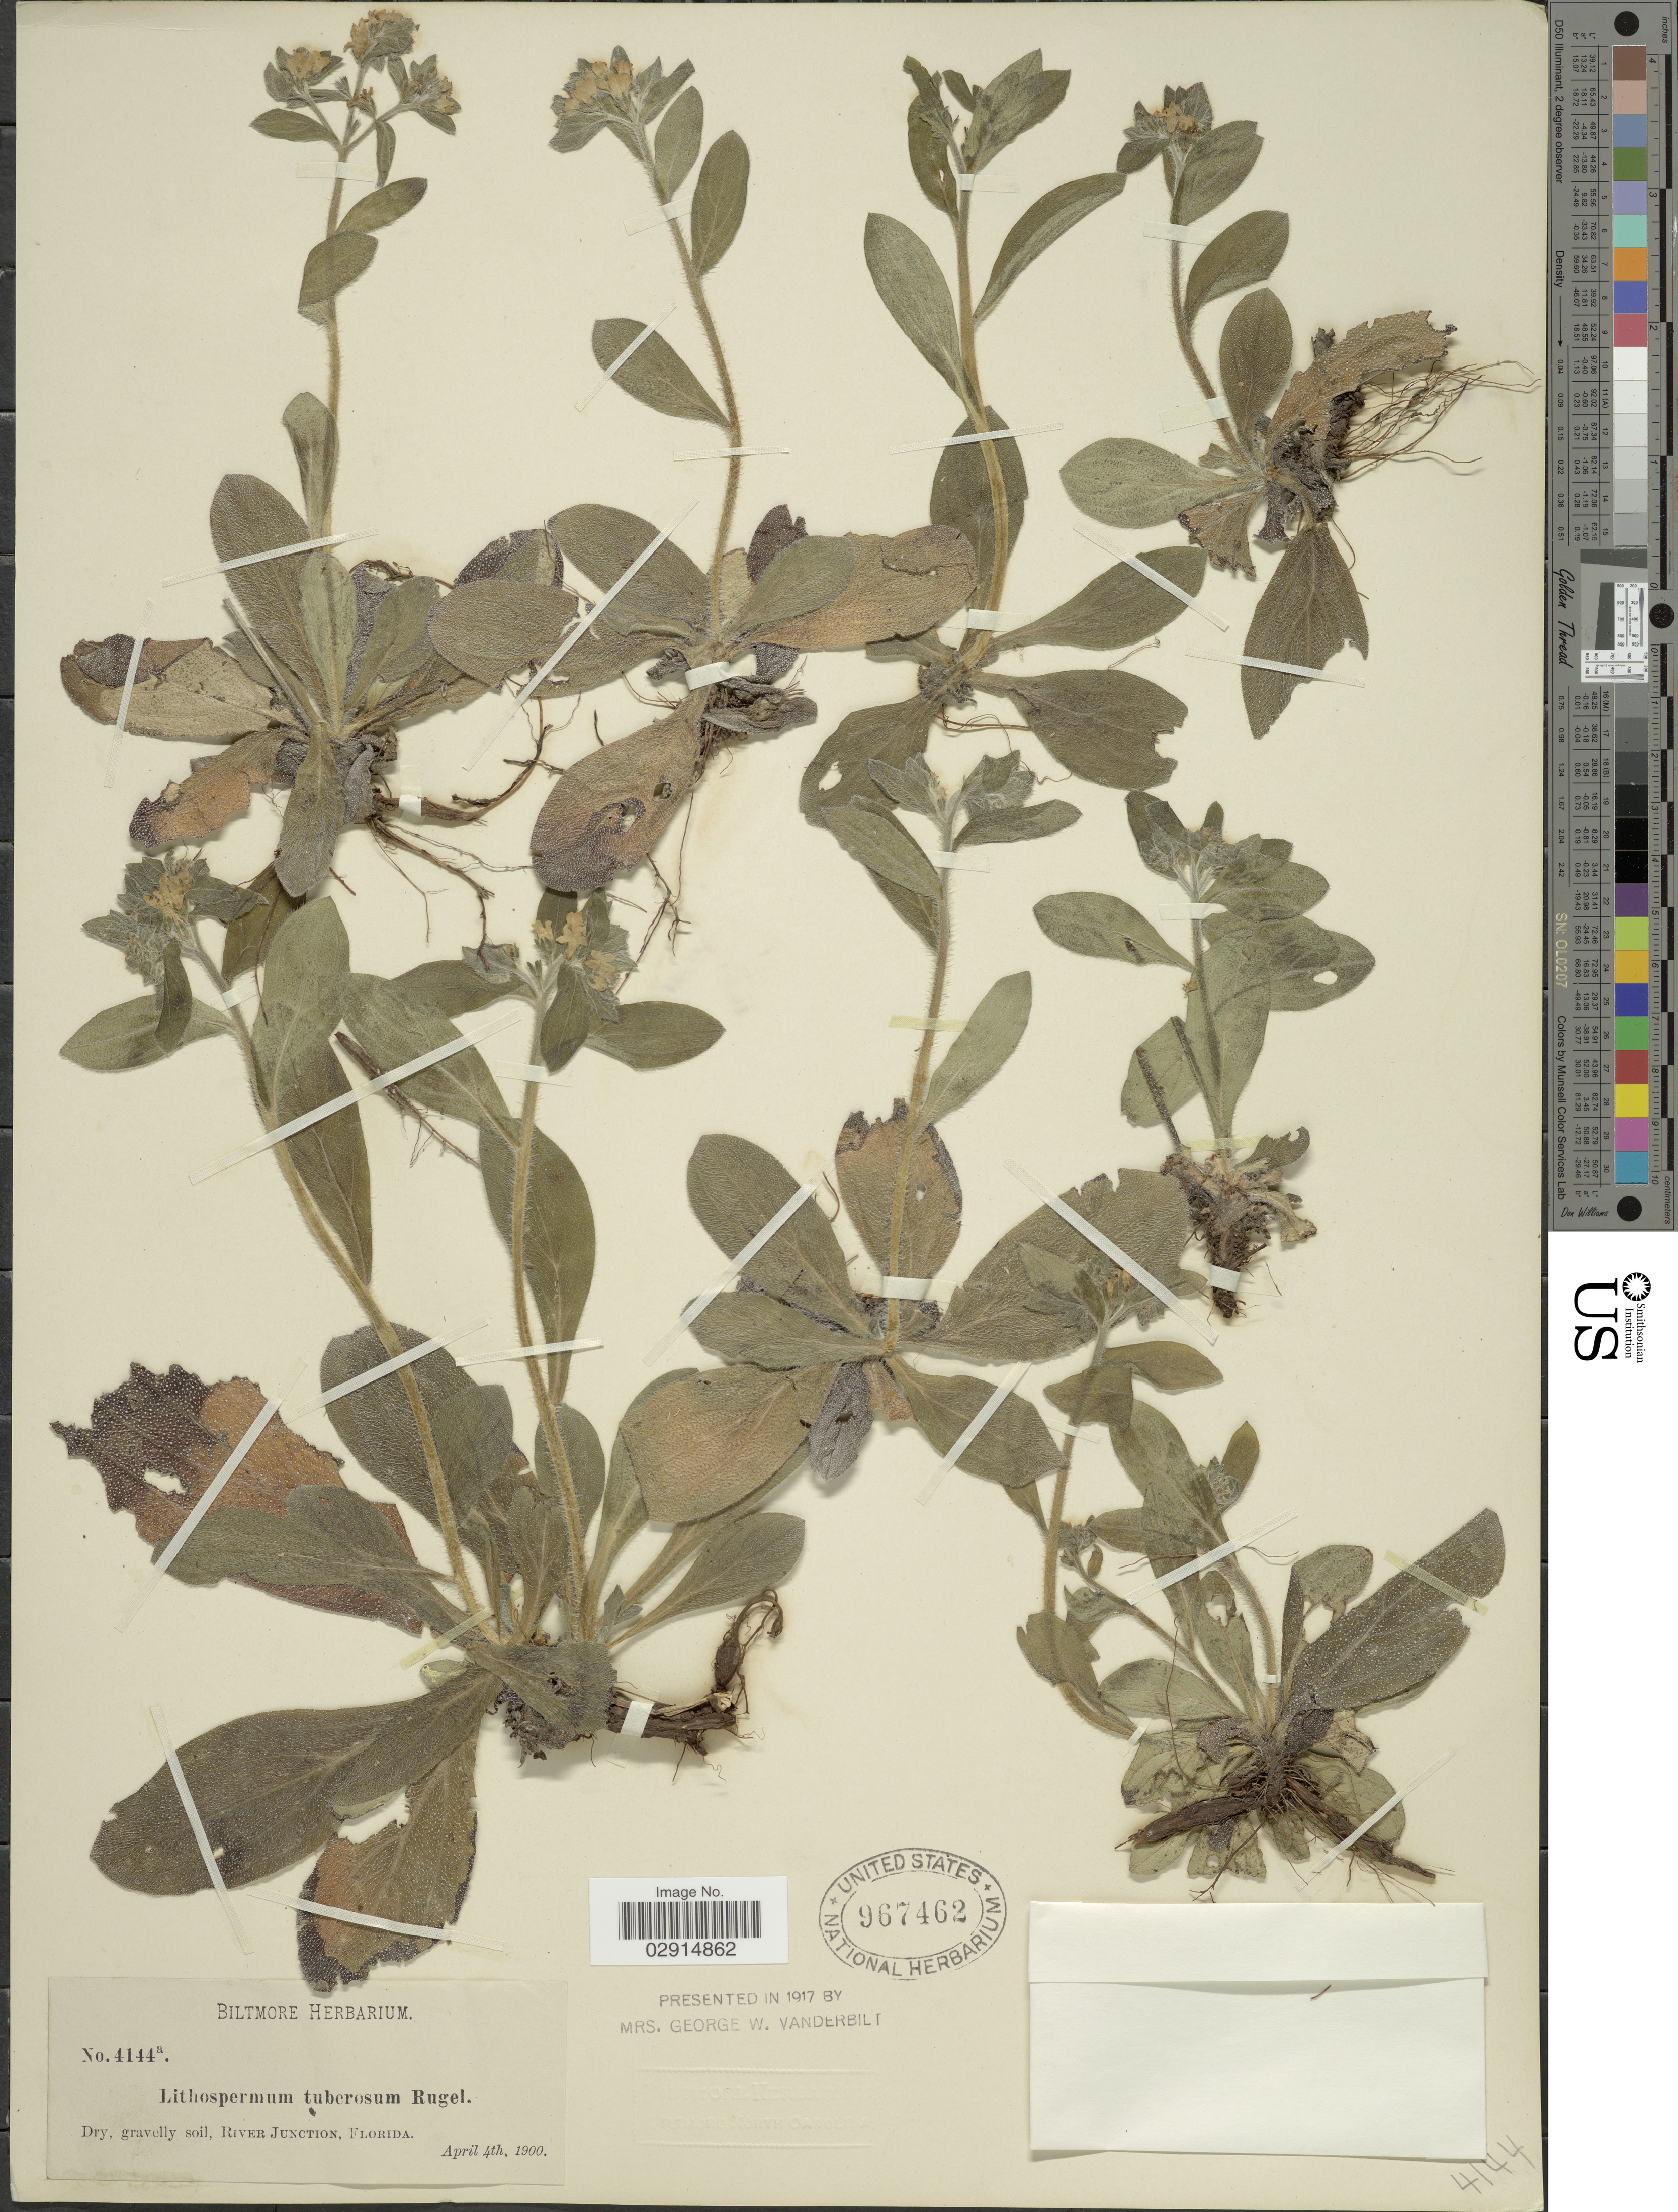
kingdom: Plantae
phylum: Tracheophyta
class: Magnoliopsida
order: Boraginales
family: Boraginaceae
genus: Lithospermum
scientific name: Lithospermum tuberosum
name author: Rugel ex DC.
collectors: ex herb. Biltmore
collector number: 4144a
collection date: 1900-04-04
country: United States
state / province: Florida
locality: Dry, gravelly soil, River Junction, Florida.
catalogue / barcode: US 967462